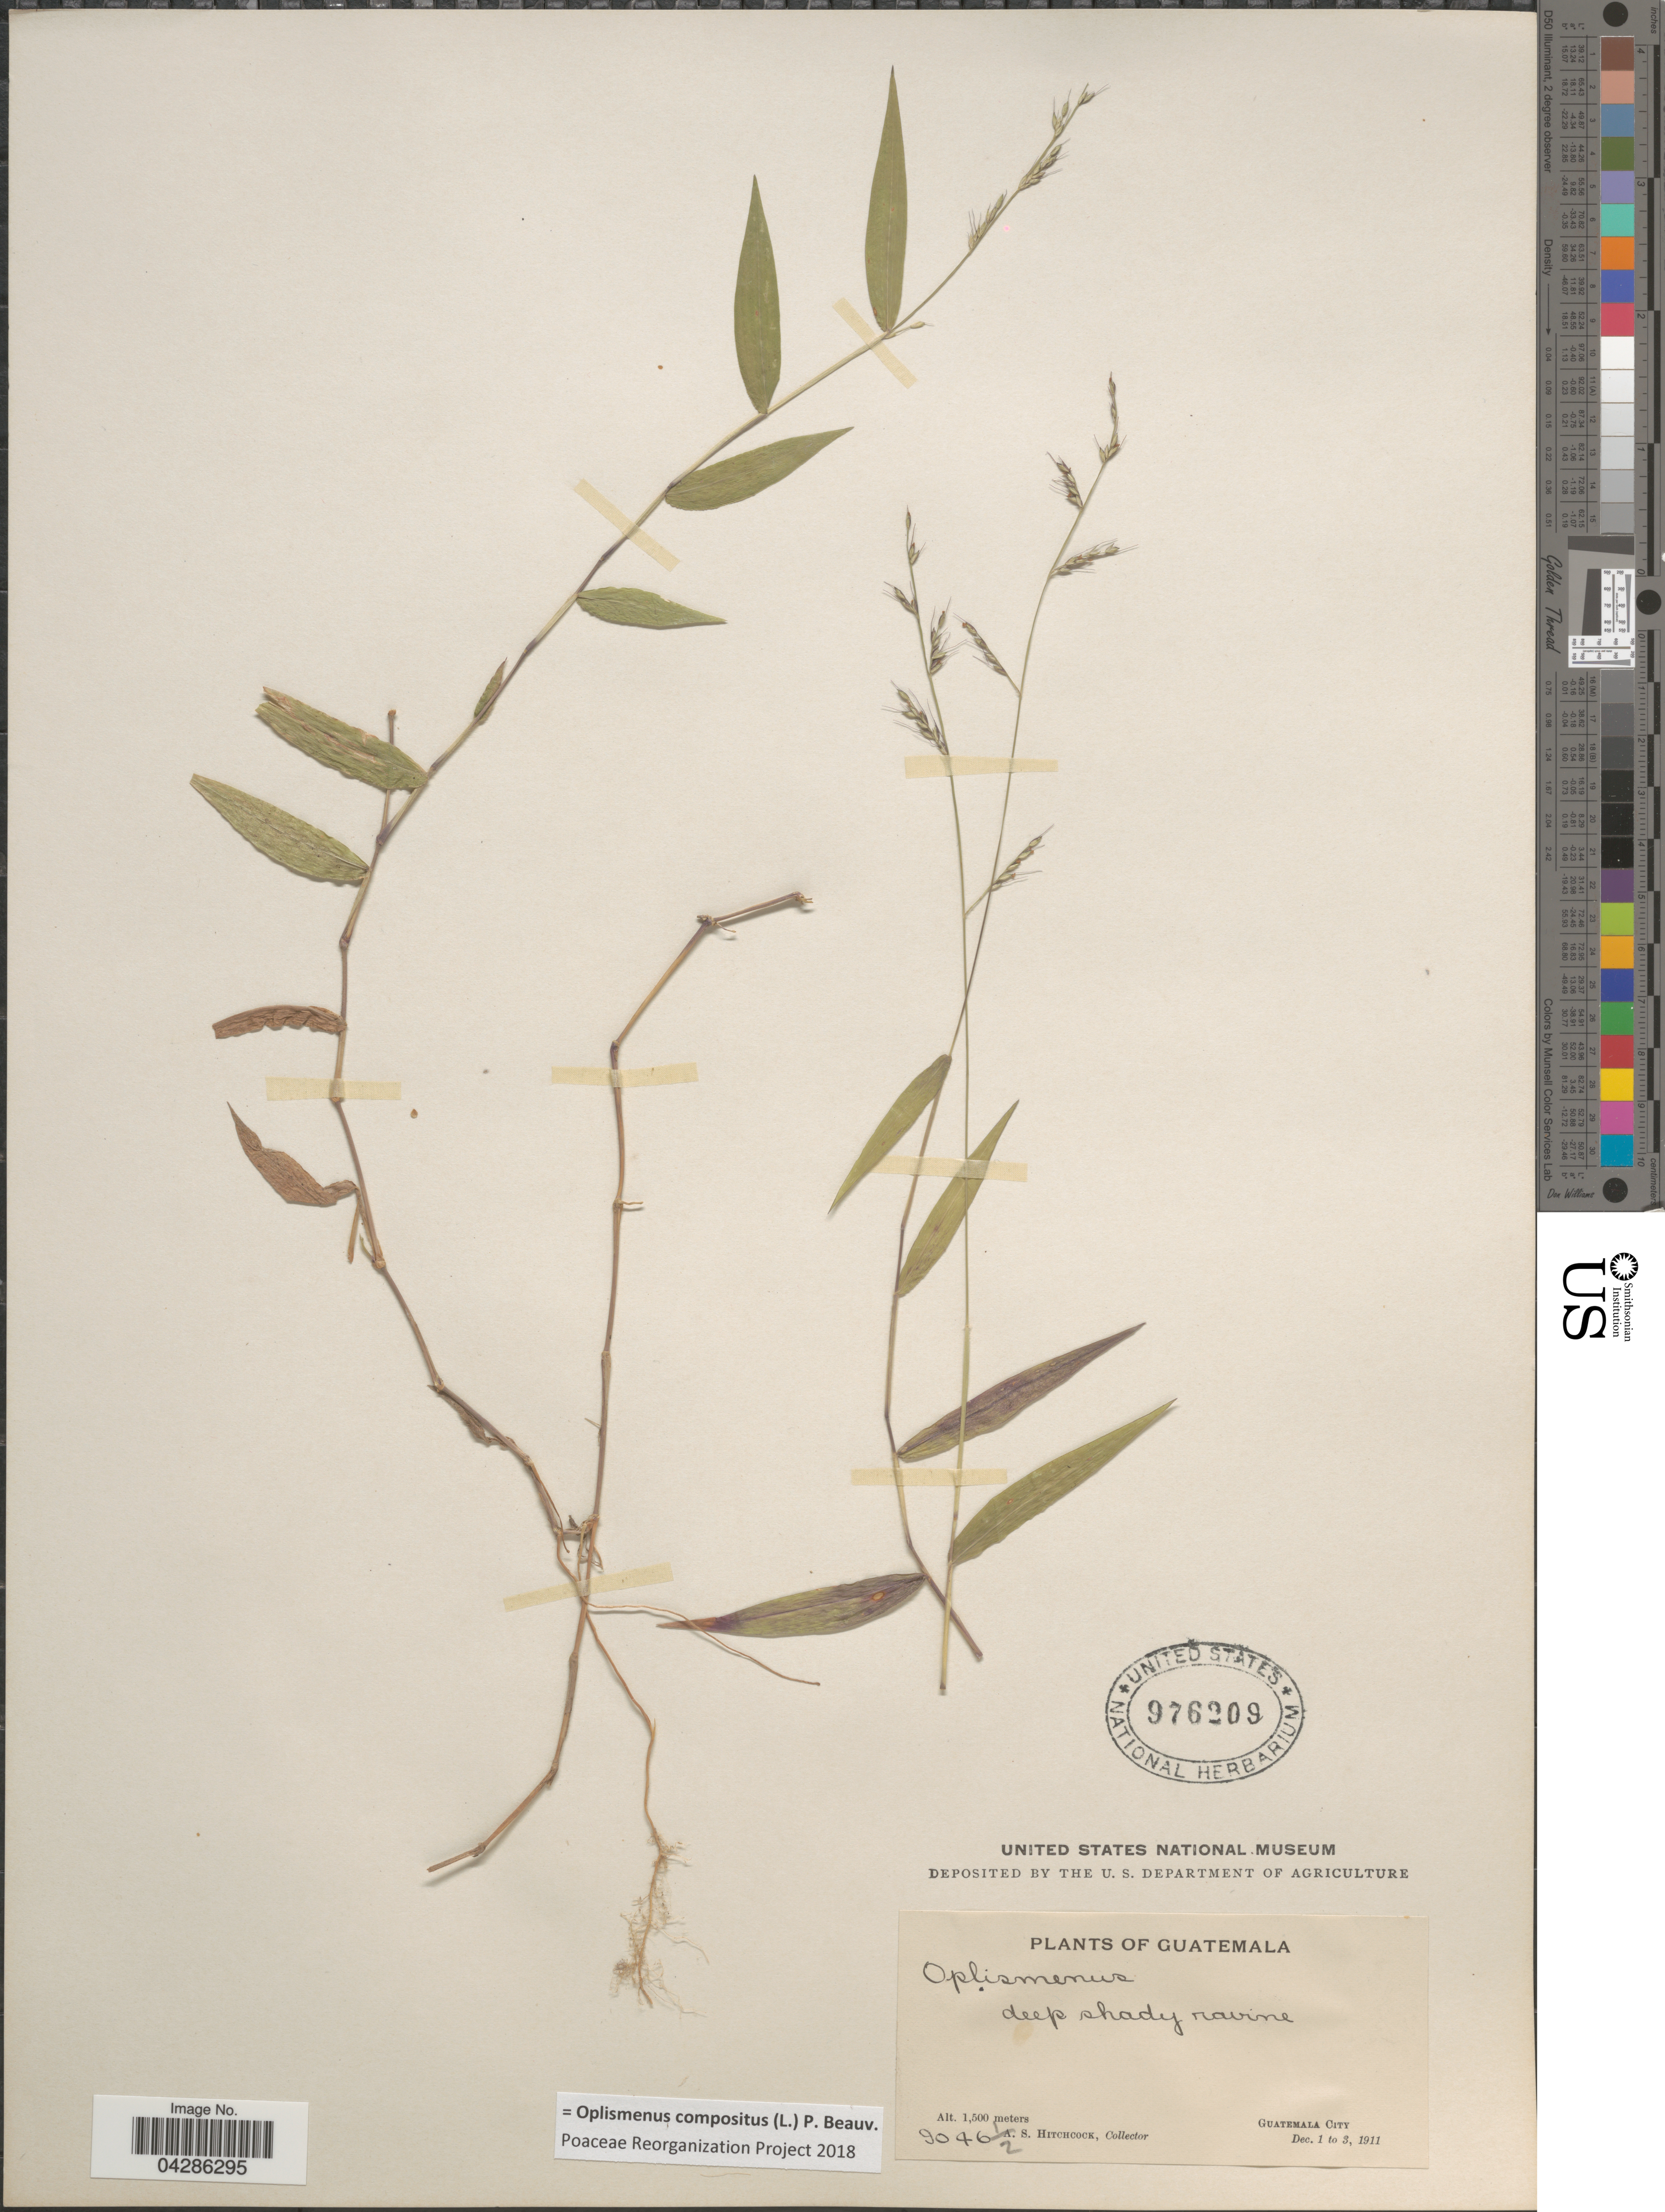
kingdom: Plantae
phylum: Tracheophyta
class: Liliopsida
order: Poales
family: Poaceae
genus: Oplismenus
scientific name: Oplismenus compositus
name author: (L.) P. Beauv.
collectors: A. S. Hitchcock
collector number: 9046½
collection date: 1911-12-01/1911-12-03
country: Guatemala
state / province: Guatemala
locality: Deep shady ravine. Guatemala City.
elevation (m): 1500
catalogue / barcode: US 976209